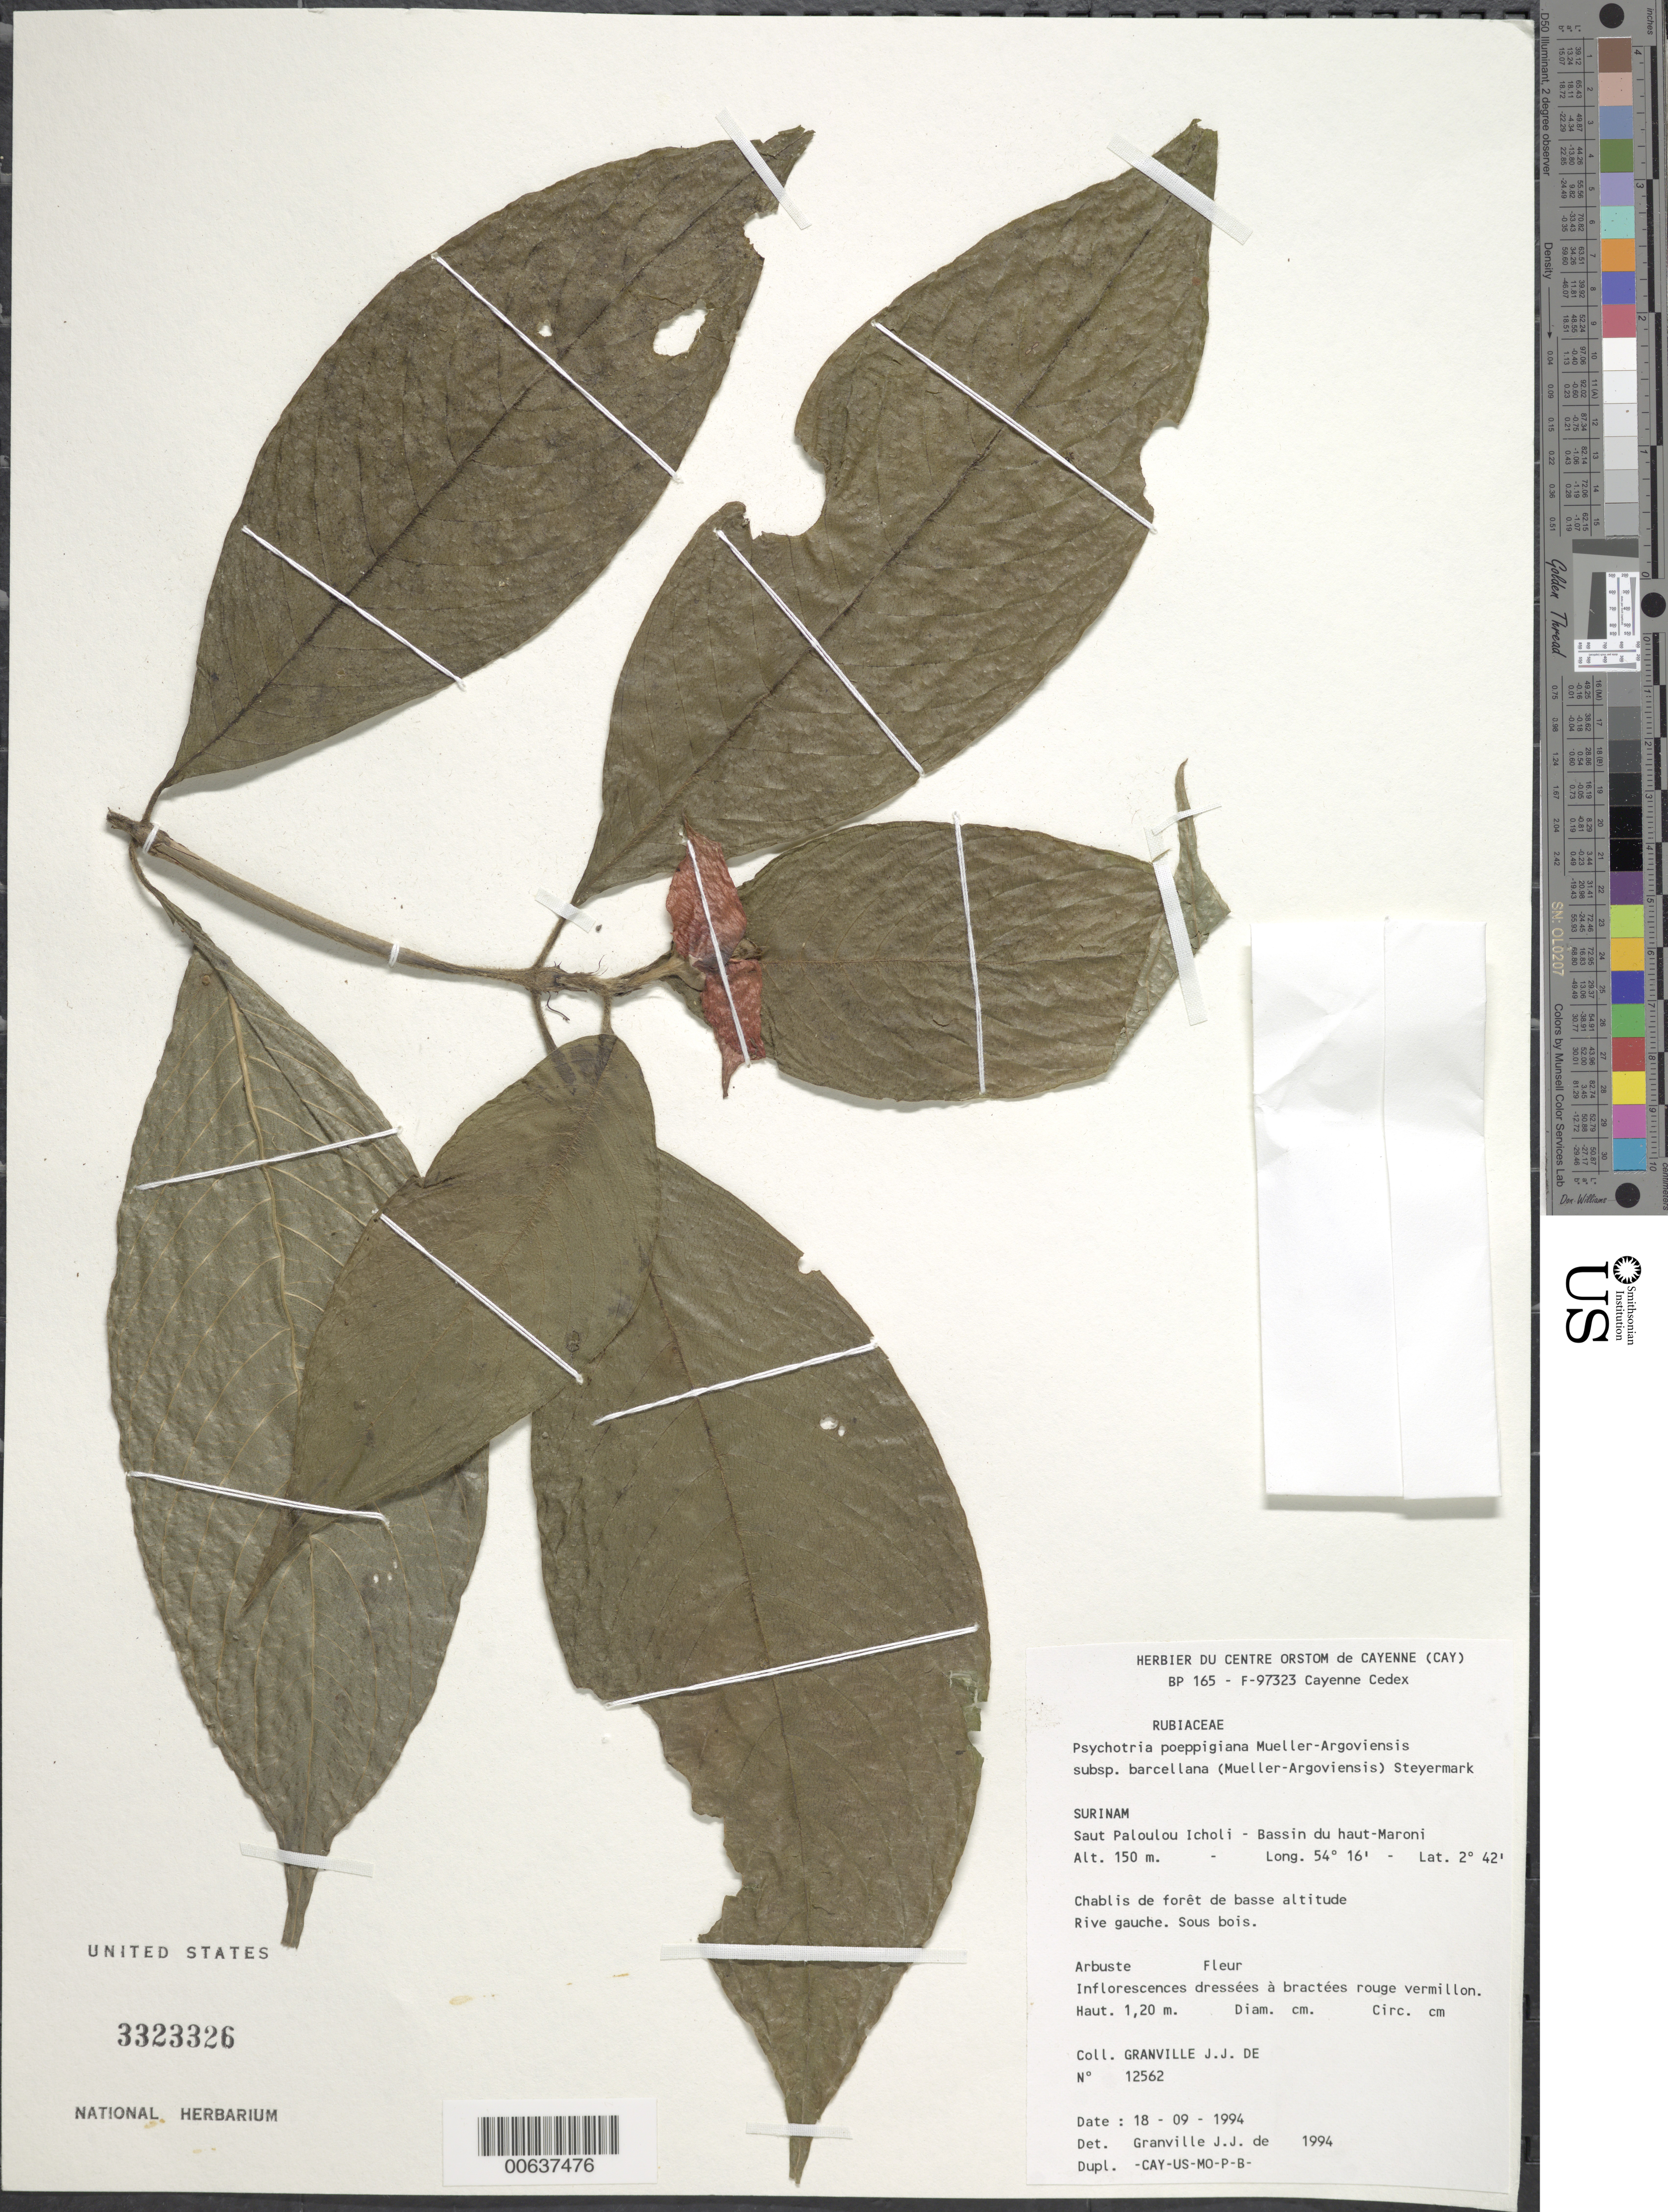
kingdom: Plantae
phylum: Tracheophyta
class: Magnoliopsida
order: Gentianales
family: Rubiaceae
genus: Palicourea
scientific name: Palicourea tomentosa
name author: (Aubl.) Borhidi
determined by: Kirkbride, J. H., Jr.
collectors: J.-J. de Granville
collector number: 12562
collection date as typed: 18-Sep-94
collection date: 1994-09-18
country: Suriname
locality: Saut Paloulou Icholi, Bassin du haut-Maroni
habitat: Chablis de foret de basse altitude. Rive gauche. Sous bois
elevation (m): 150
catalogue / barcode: US 3323326